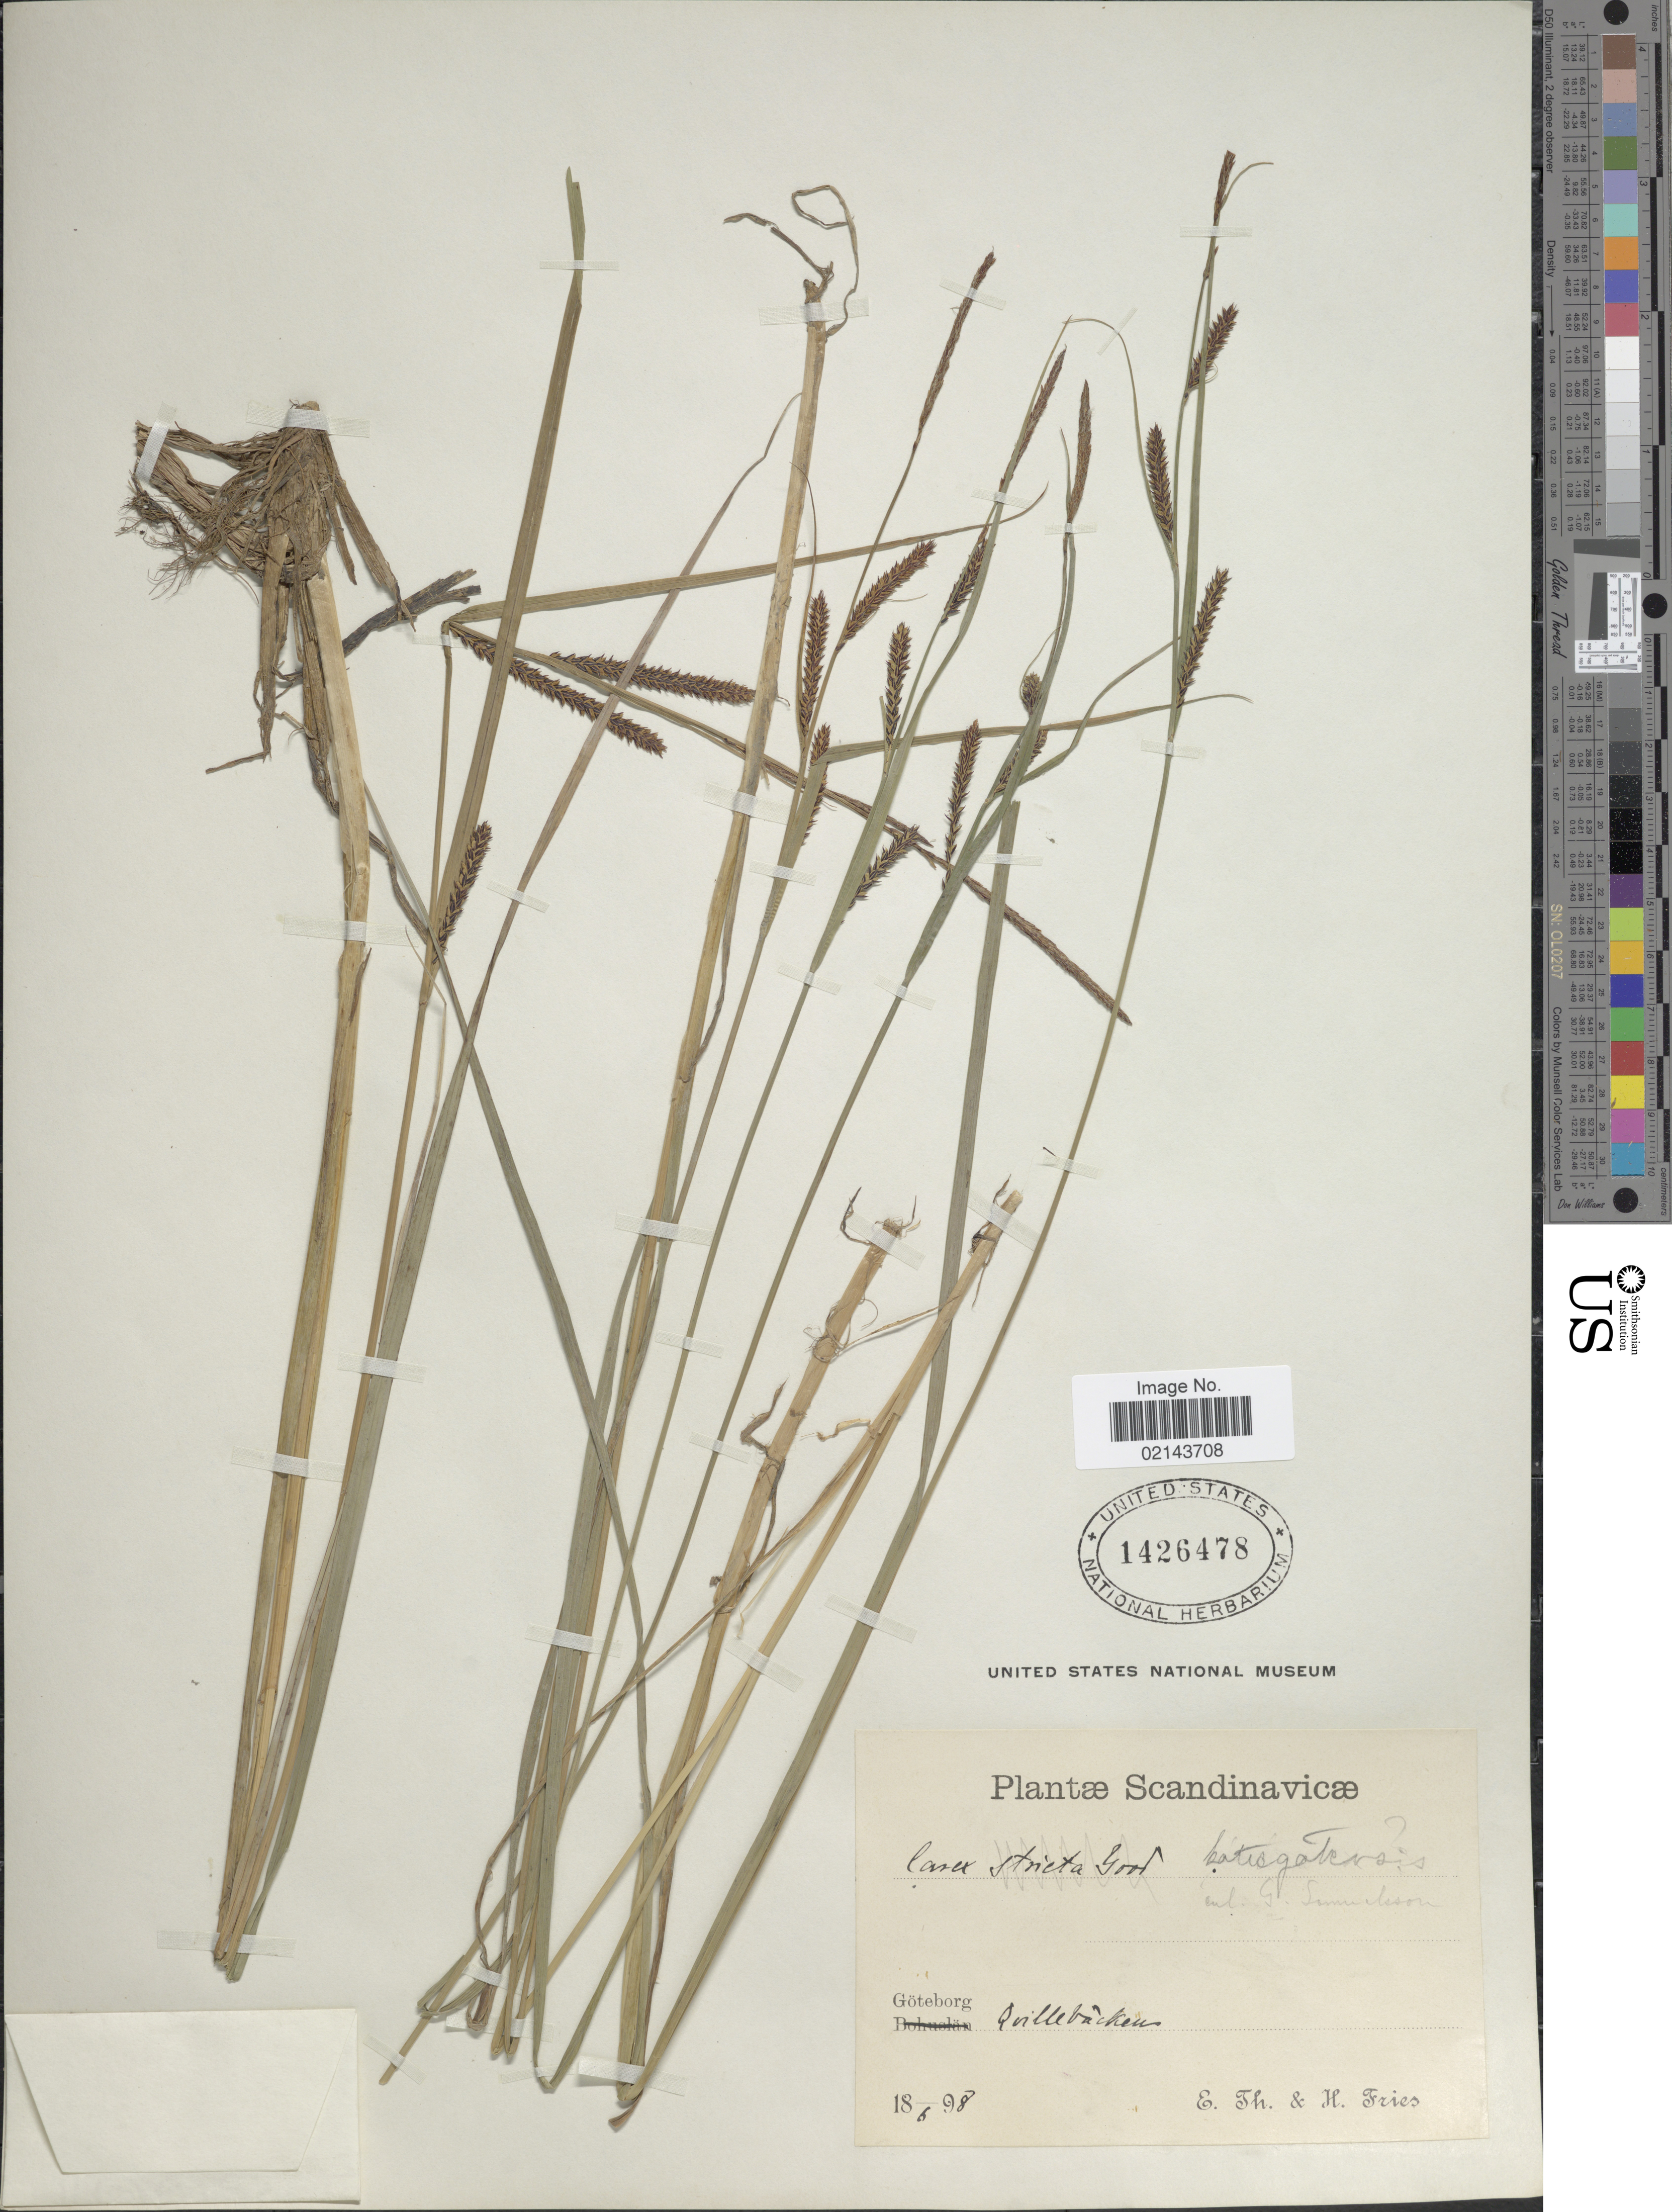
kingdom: Plantae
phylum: Tracheophyta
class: Liliopsida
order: Poales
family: Cyperaceae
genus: Carex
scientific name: Carex sp.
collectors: E. Fries & H. Fries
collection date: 1898-06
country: Sweden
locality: Scandinavicæ, Göteborg Qvillebäcken.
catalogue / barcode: US 1426478